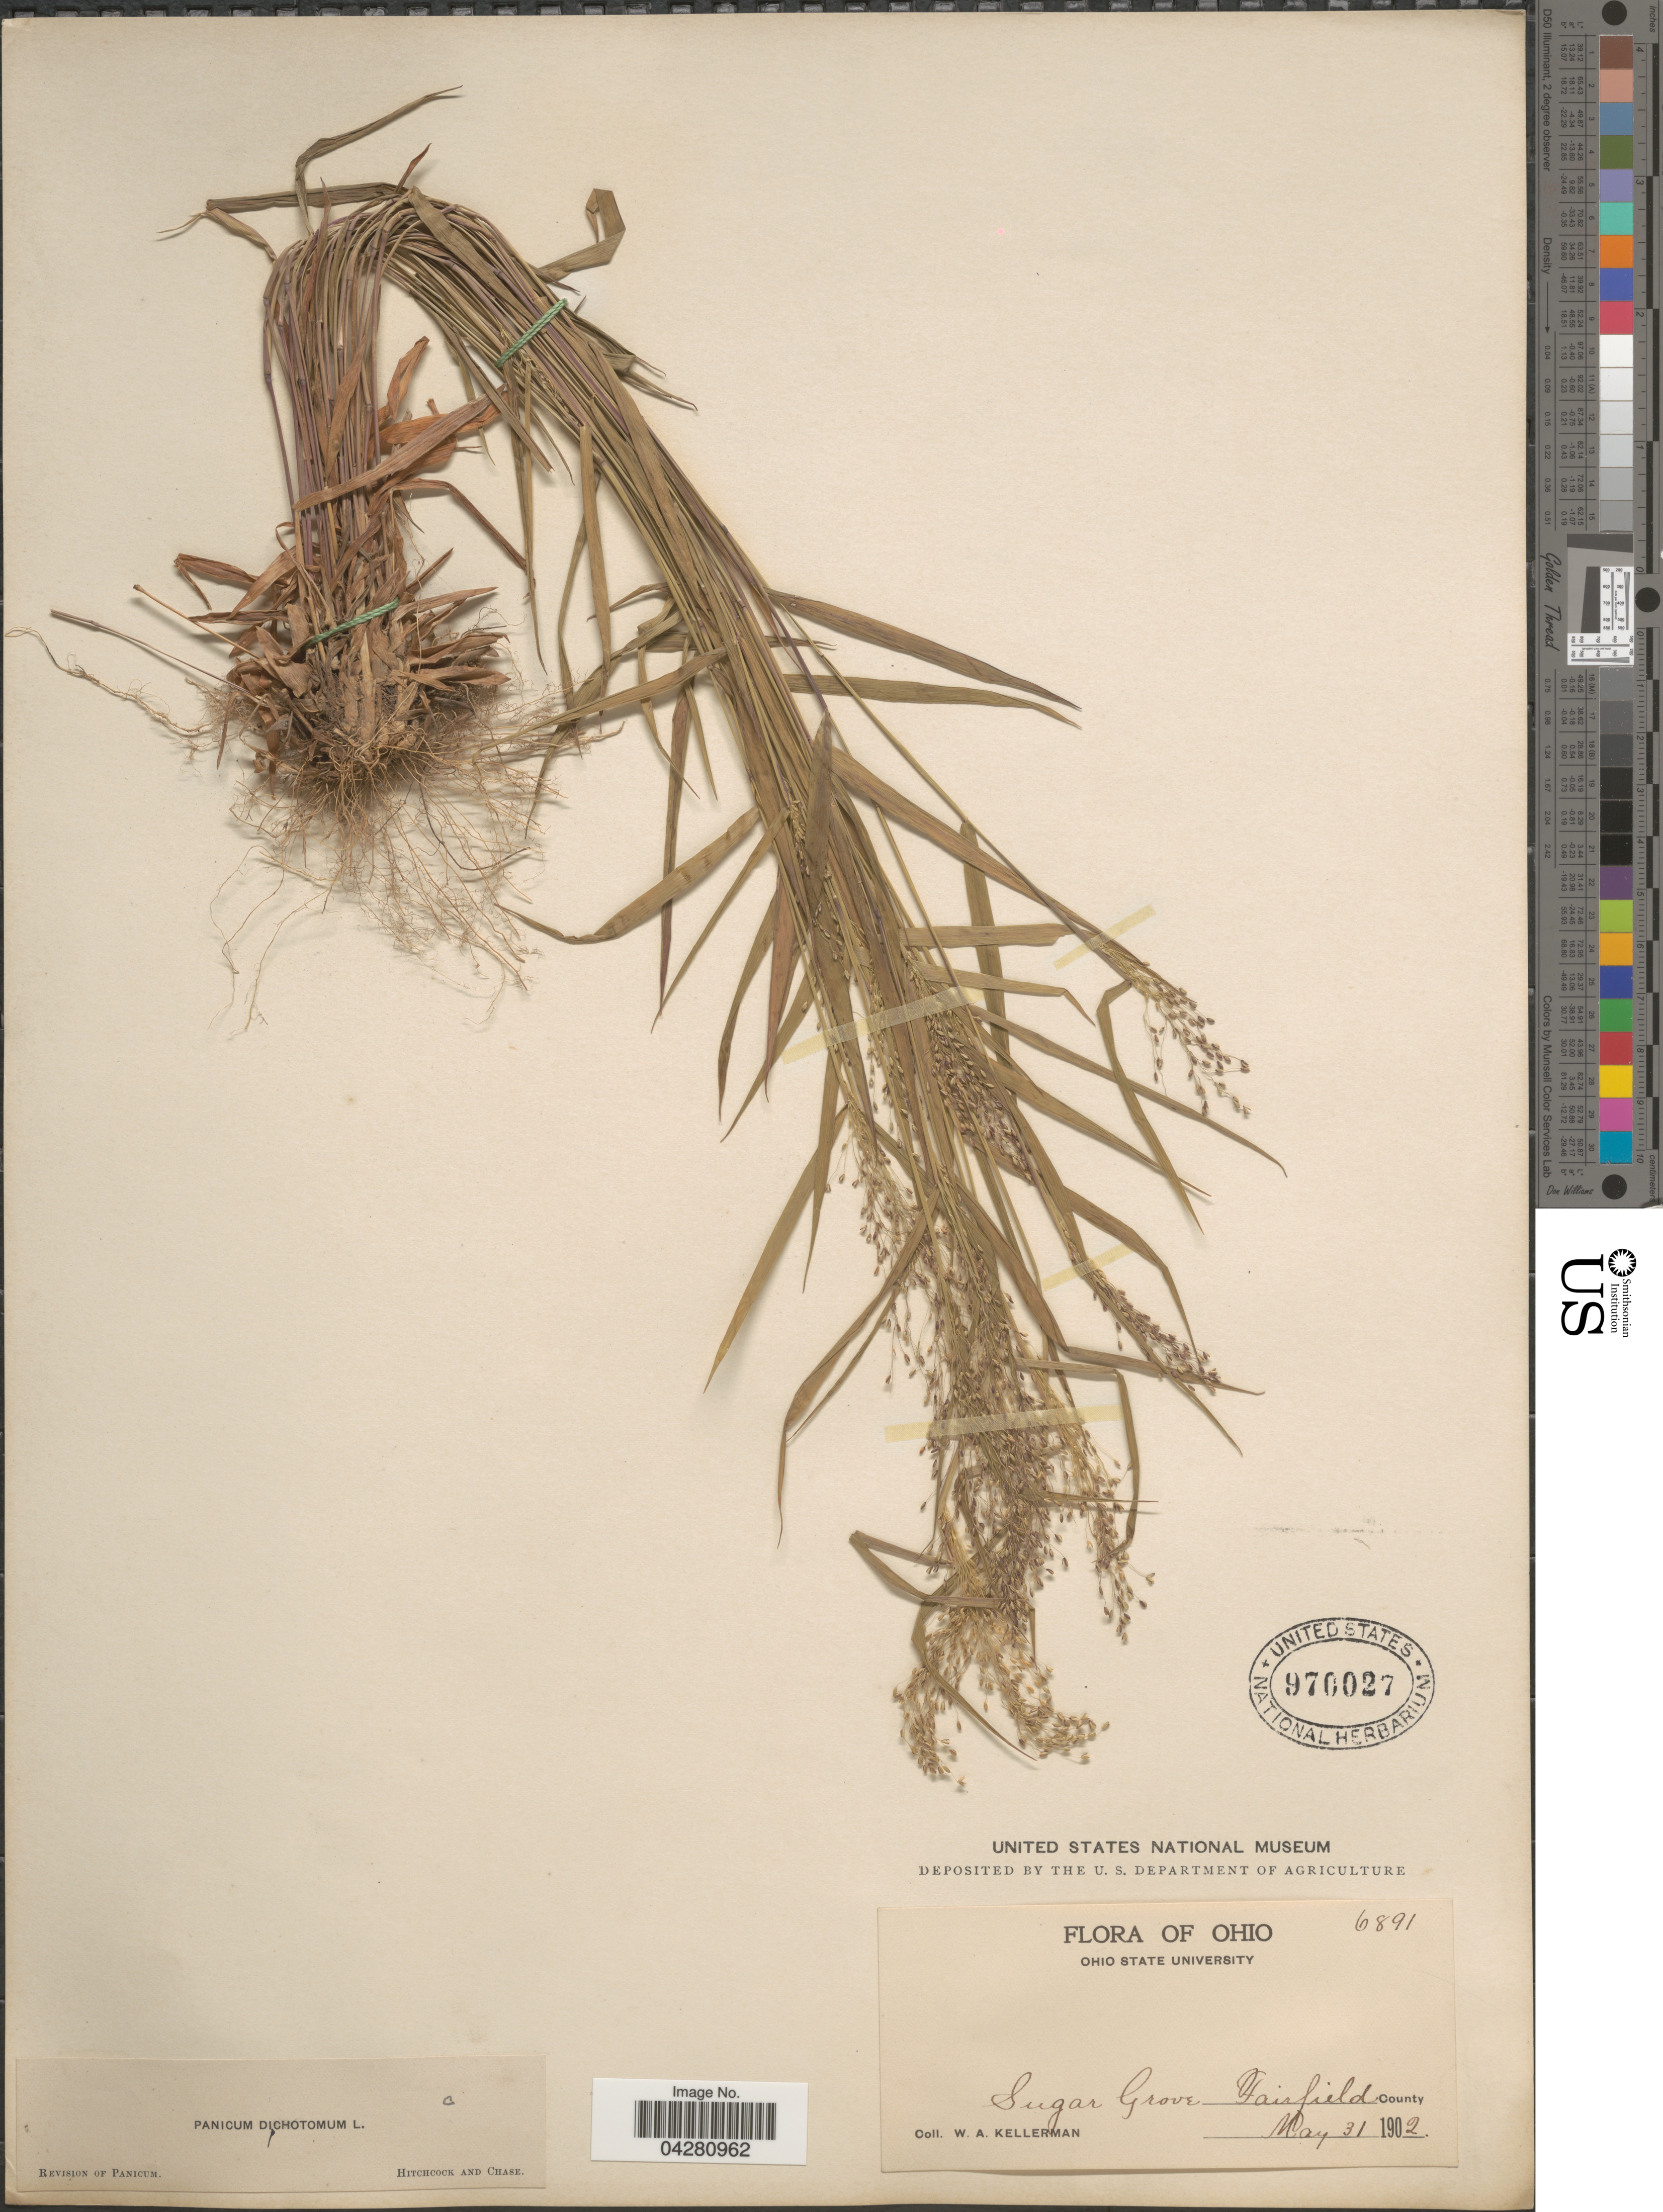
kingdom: Plantae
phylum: Tracheophyta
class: Liliopsida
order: Poales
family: Poaceae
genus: Dichanthelium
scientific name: Dichanthelium dichotomum var. dichotomum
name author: (L.) Gould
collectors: W. Kellerman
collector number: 6891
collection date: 1902-05-31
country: United States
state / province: Ohio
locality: Sugar Grove. Fairfield County.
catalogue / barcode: US 970027